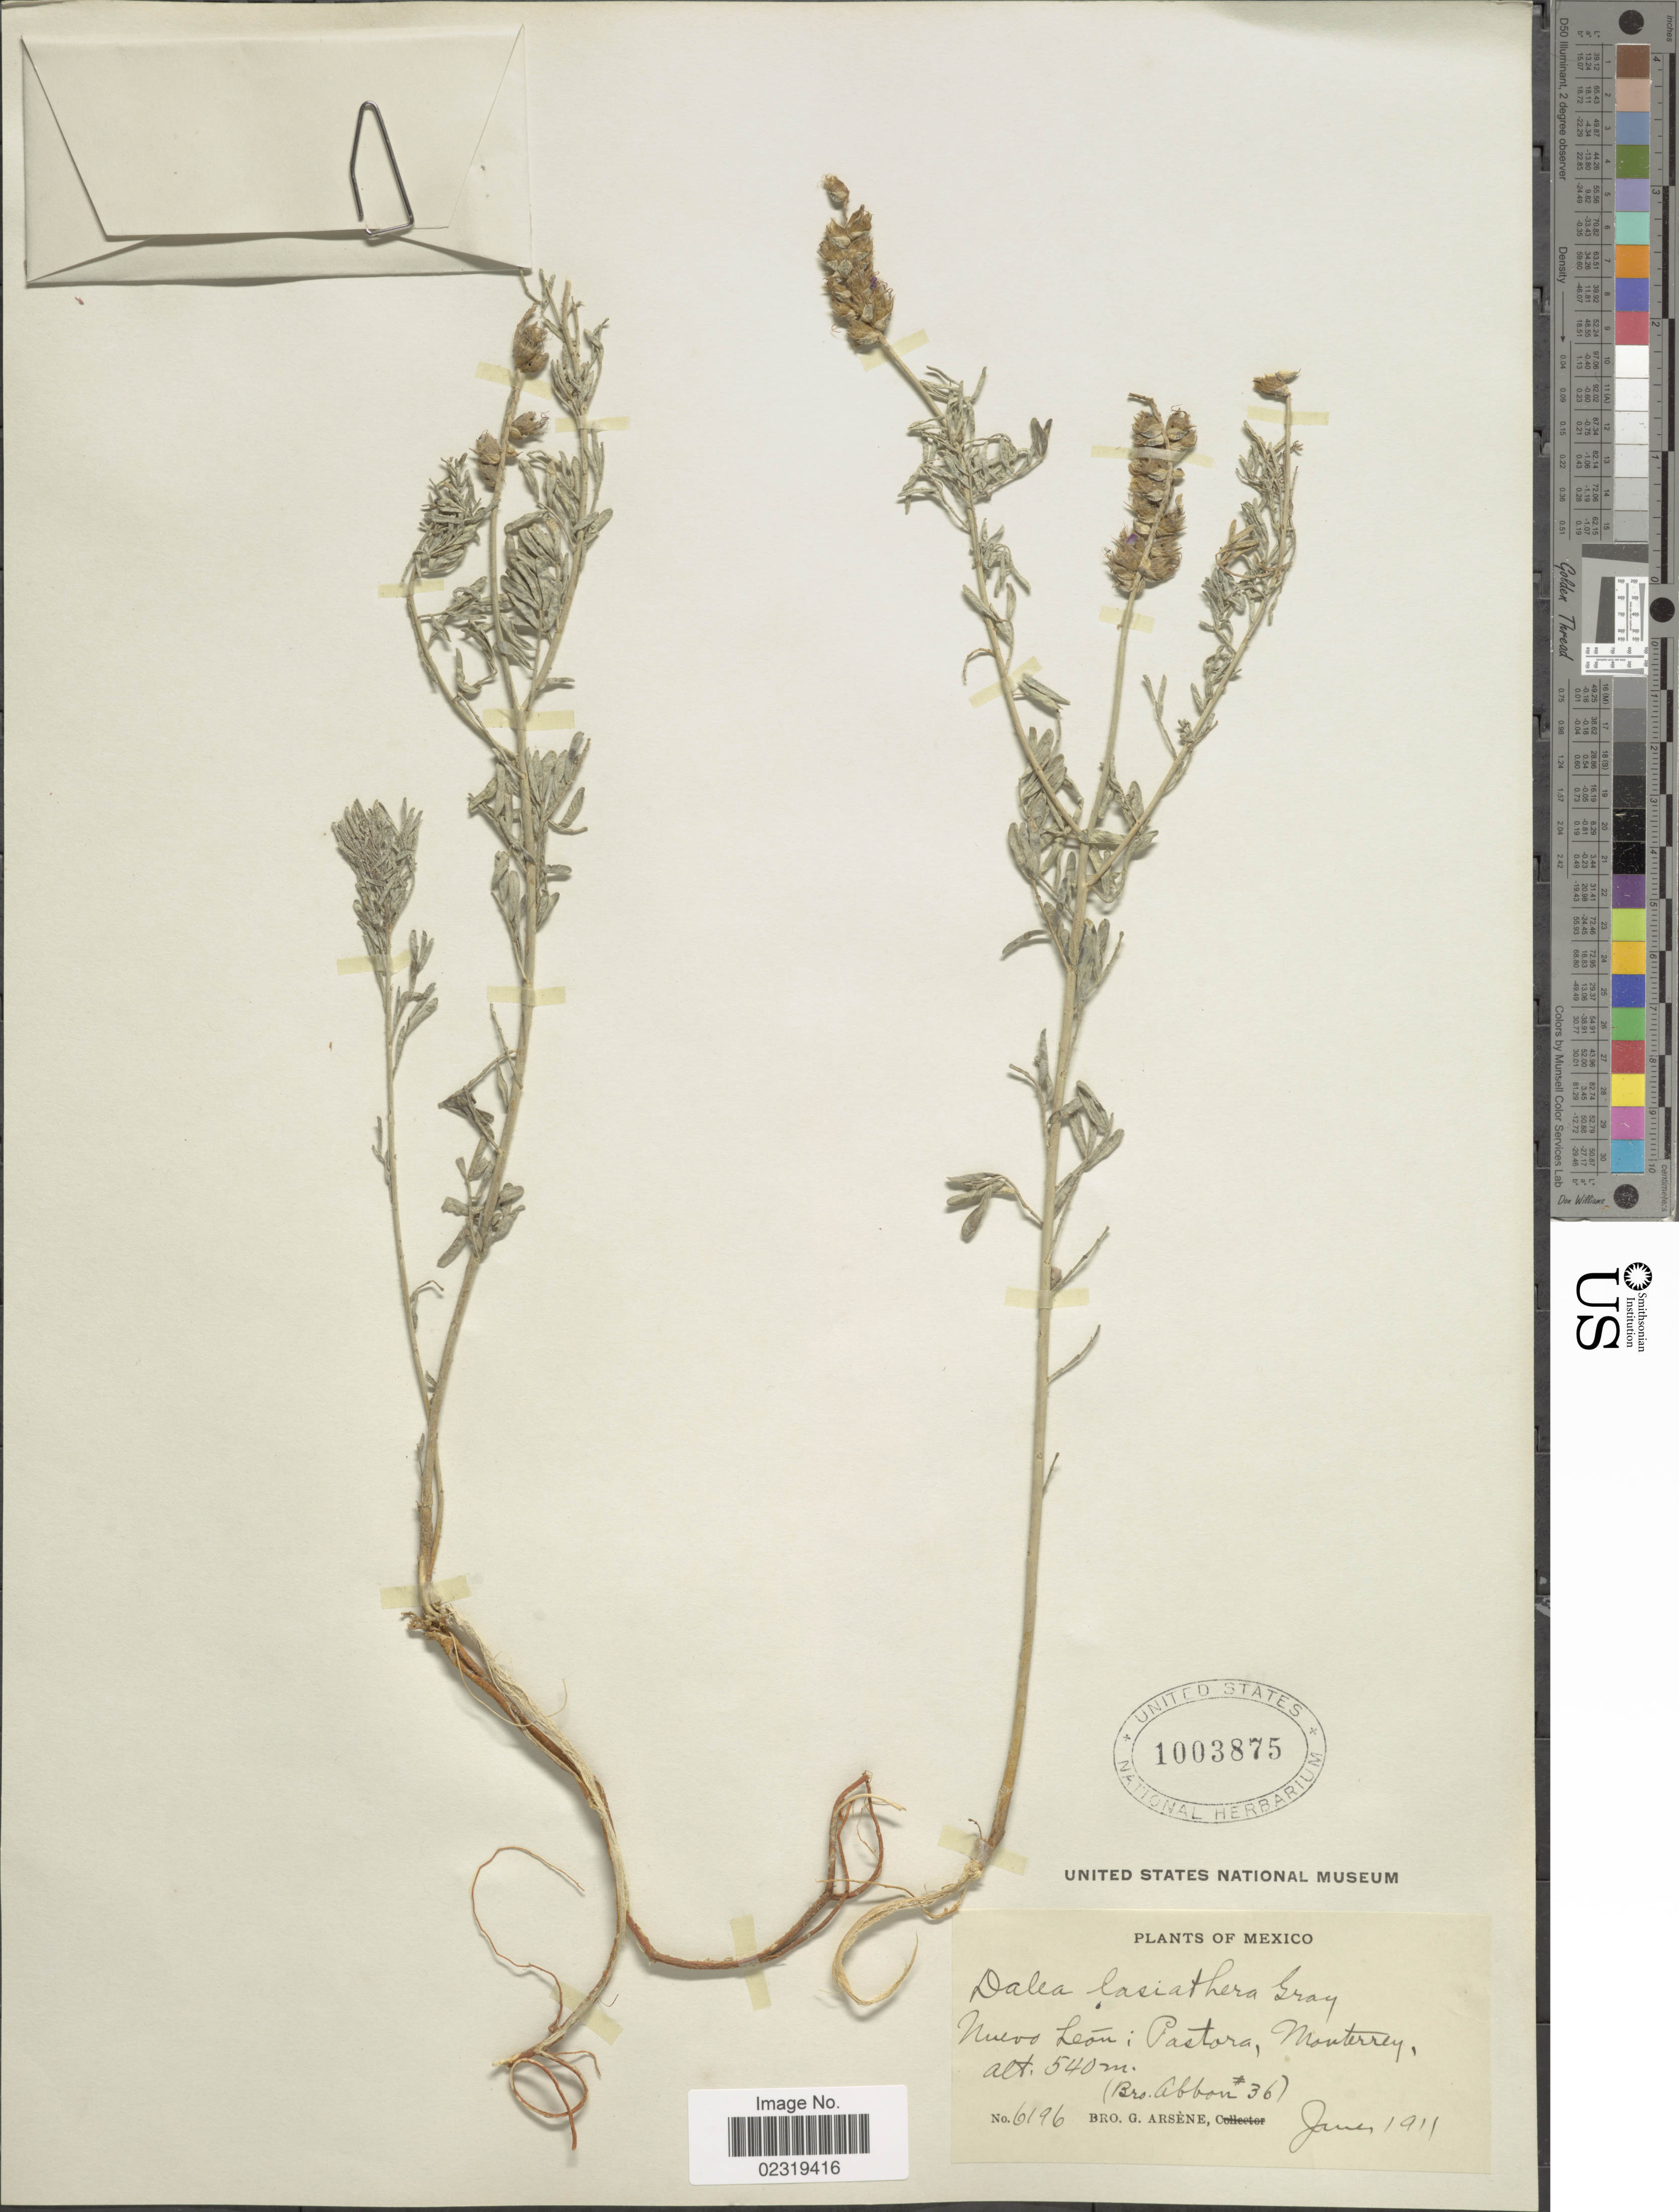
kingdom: Plantae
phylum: Tracheophyta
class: Magnoliopsida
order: Fabales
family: Fabaceae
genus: Dalea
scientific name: Dalea lasiathera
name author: A. Gray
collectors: Bro. Abbon & Bro. G. Arsène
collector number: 36/6196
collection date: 1911-06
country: Mexico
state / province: Nuevo León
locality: Pastora, Monterrey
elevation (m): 540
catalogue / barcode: US 1003875